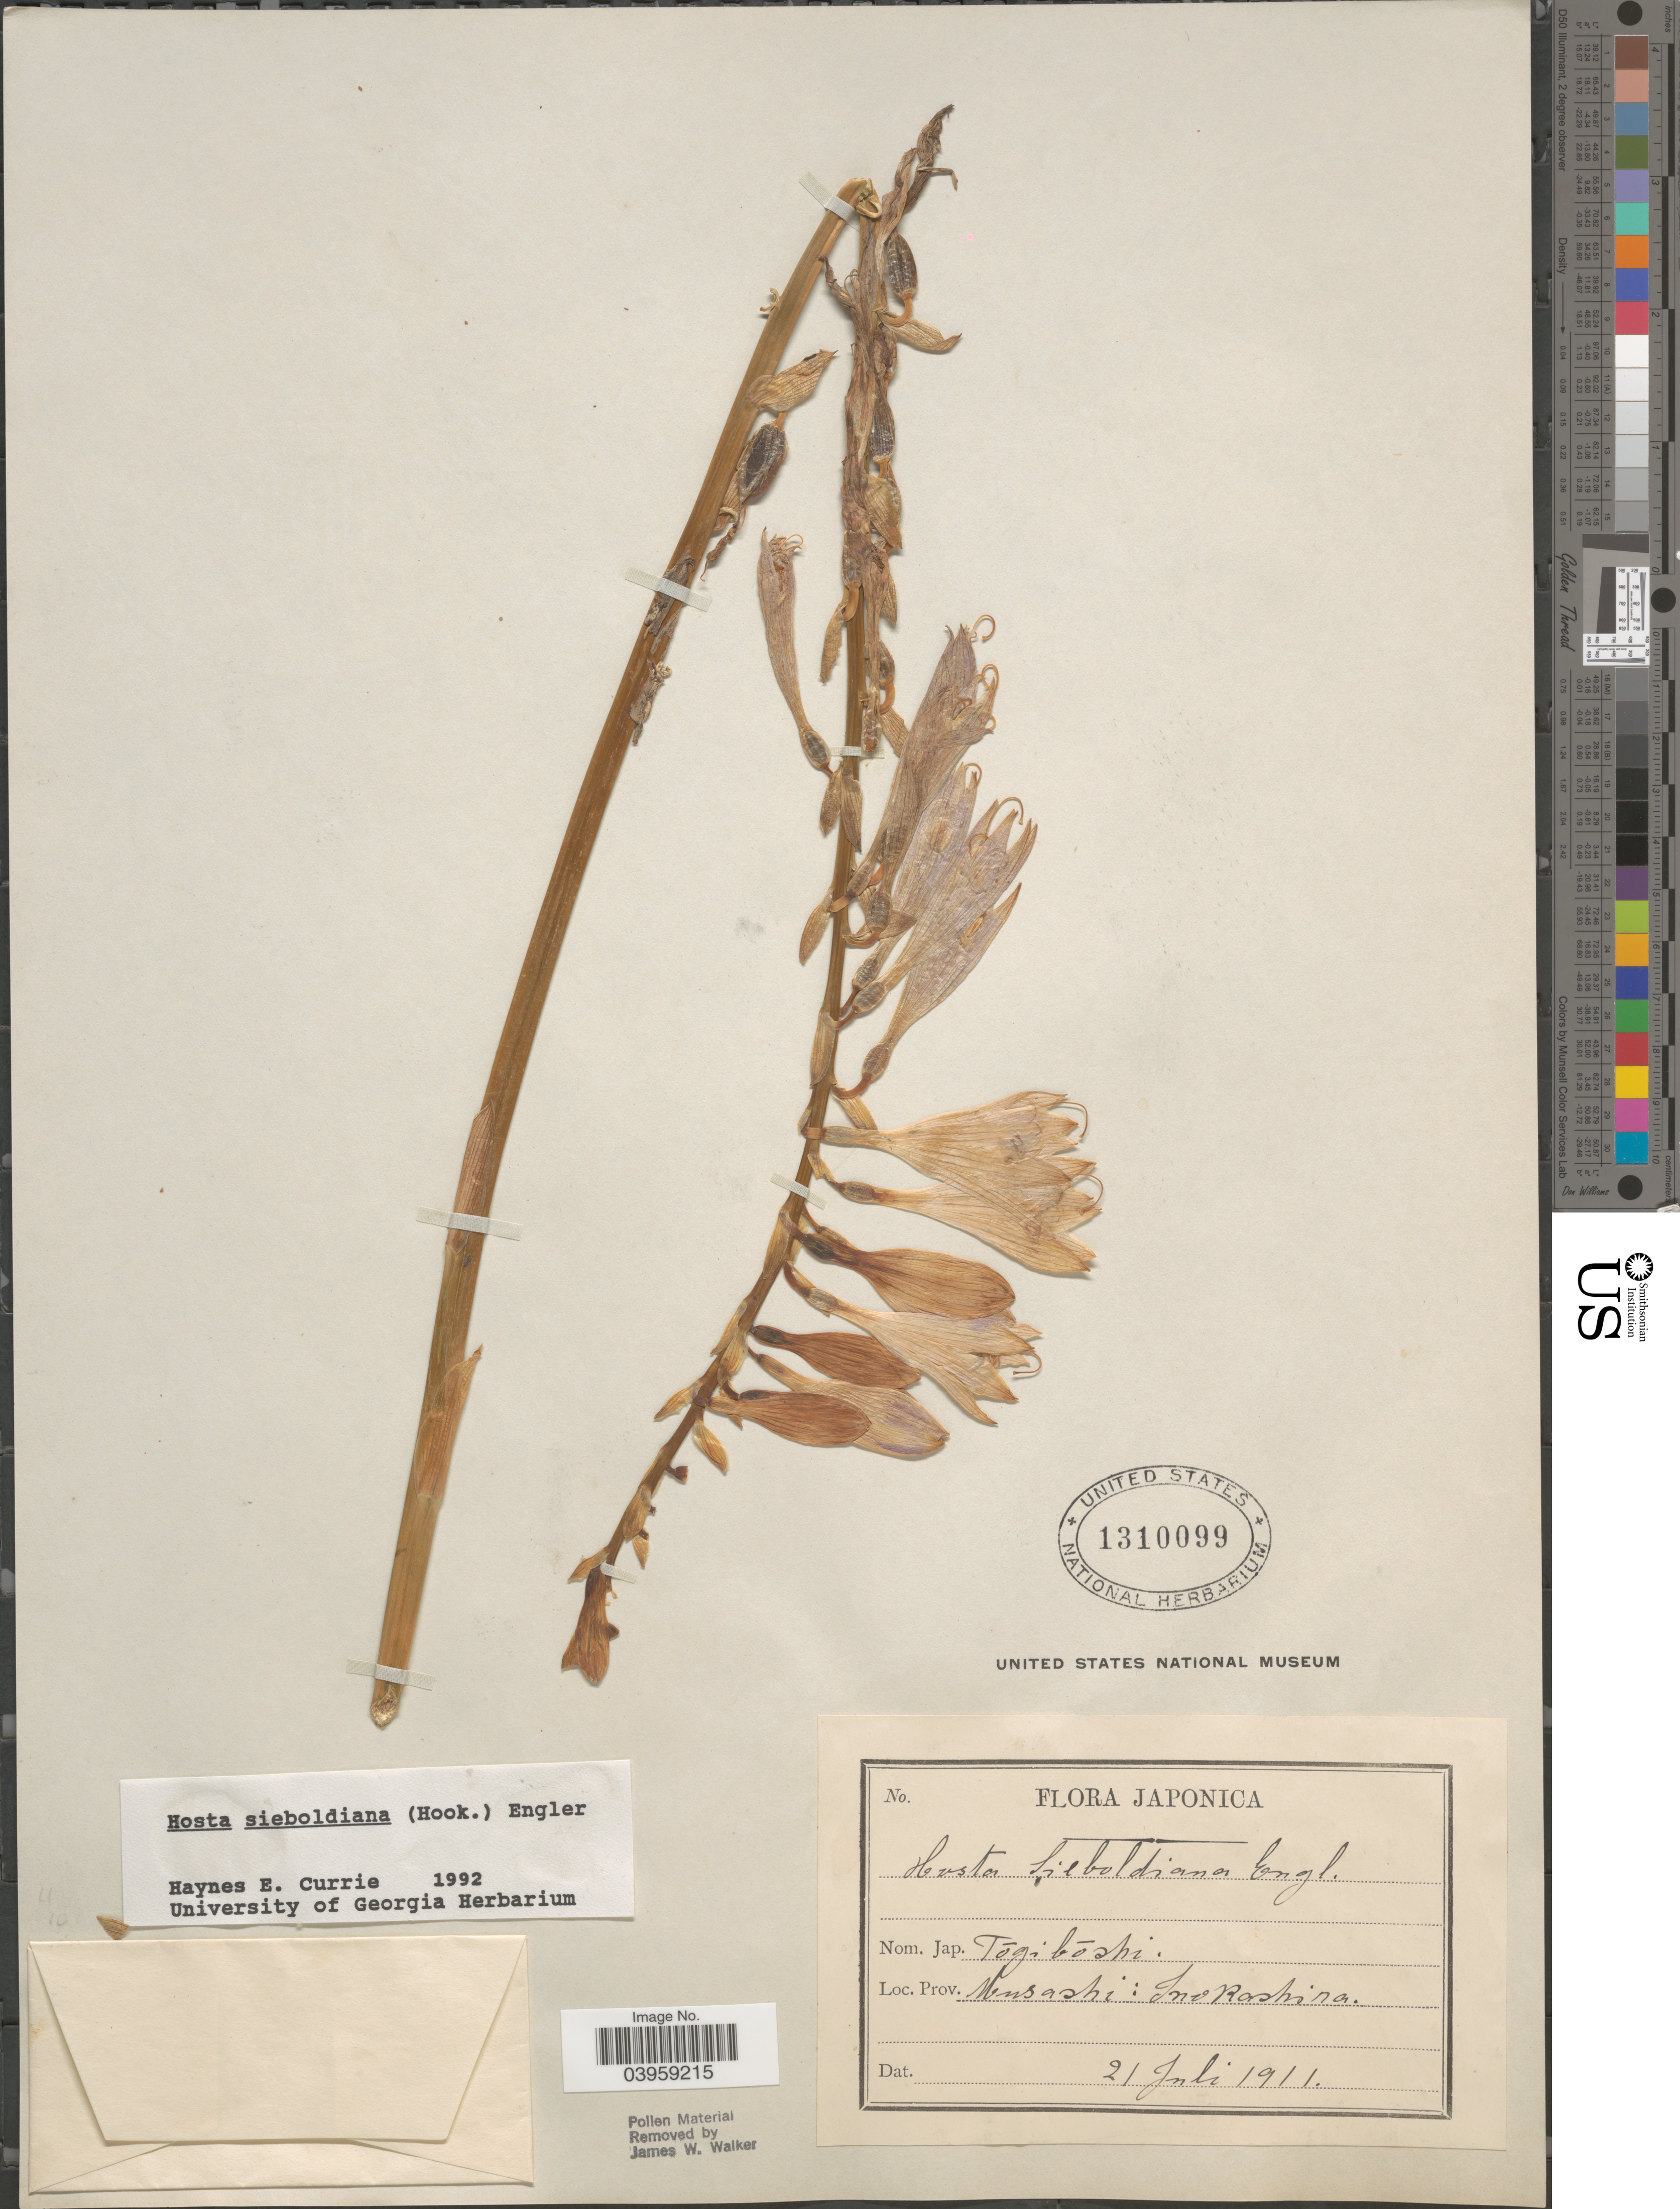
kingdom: Plantae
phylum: Tracheophyta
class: Liliopsida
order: Asparagales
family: Asparagaceae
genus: Hosta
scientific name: Hosta sieboldiana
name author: Engl.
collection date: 1911-07-21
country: Japan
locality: Prov. Musashi: Inokashira.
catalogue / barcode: US 1310099